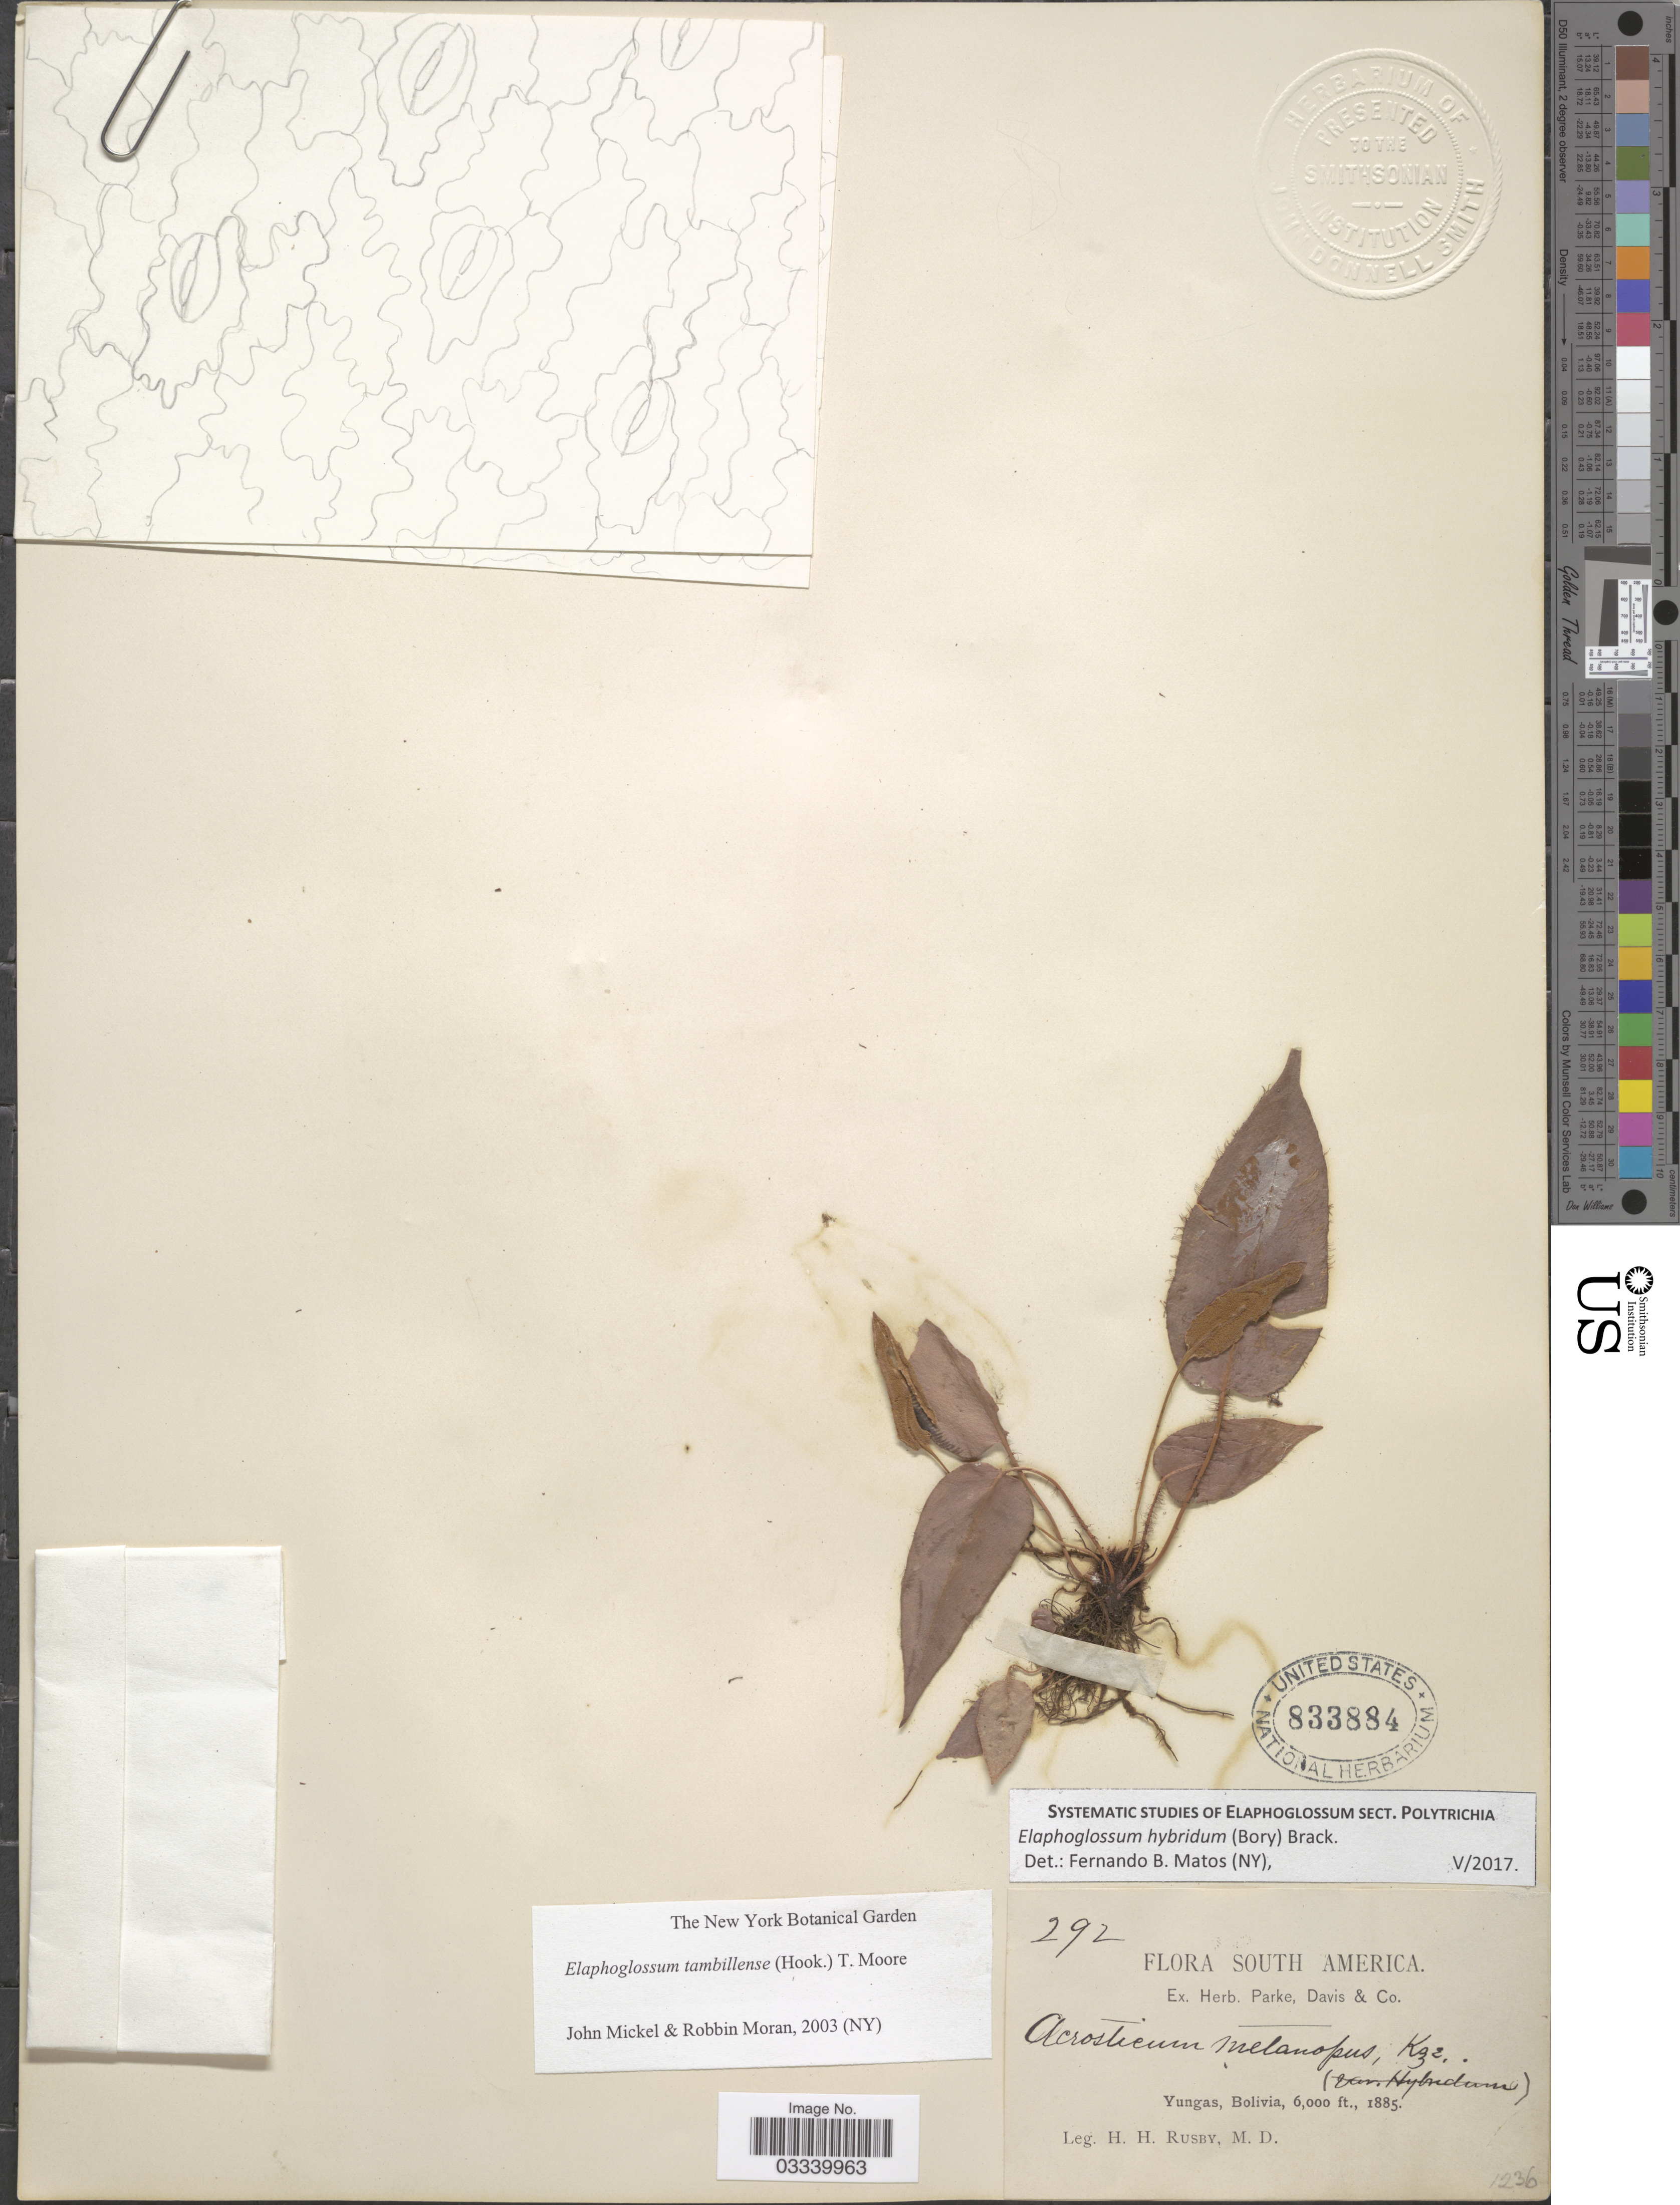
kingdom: Plantae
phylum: Tracheophyta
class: Polypodiopsida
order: Polypodiales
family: Dryopteridaceae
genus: Elaphoglossum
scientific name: Elaphoglossum hybridum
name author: (Bory) T. Moore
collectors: H. H. Rusby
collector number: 292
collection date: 1885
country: Bolivia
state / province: La Paz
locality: Yungas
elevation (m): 1829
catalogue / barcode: US 833884